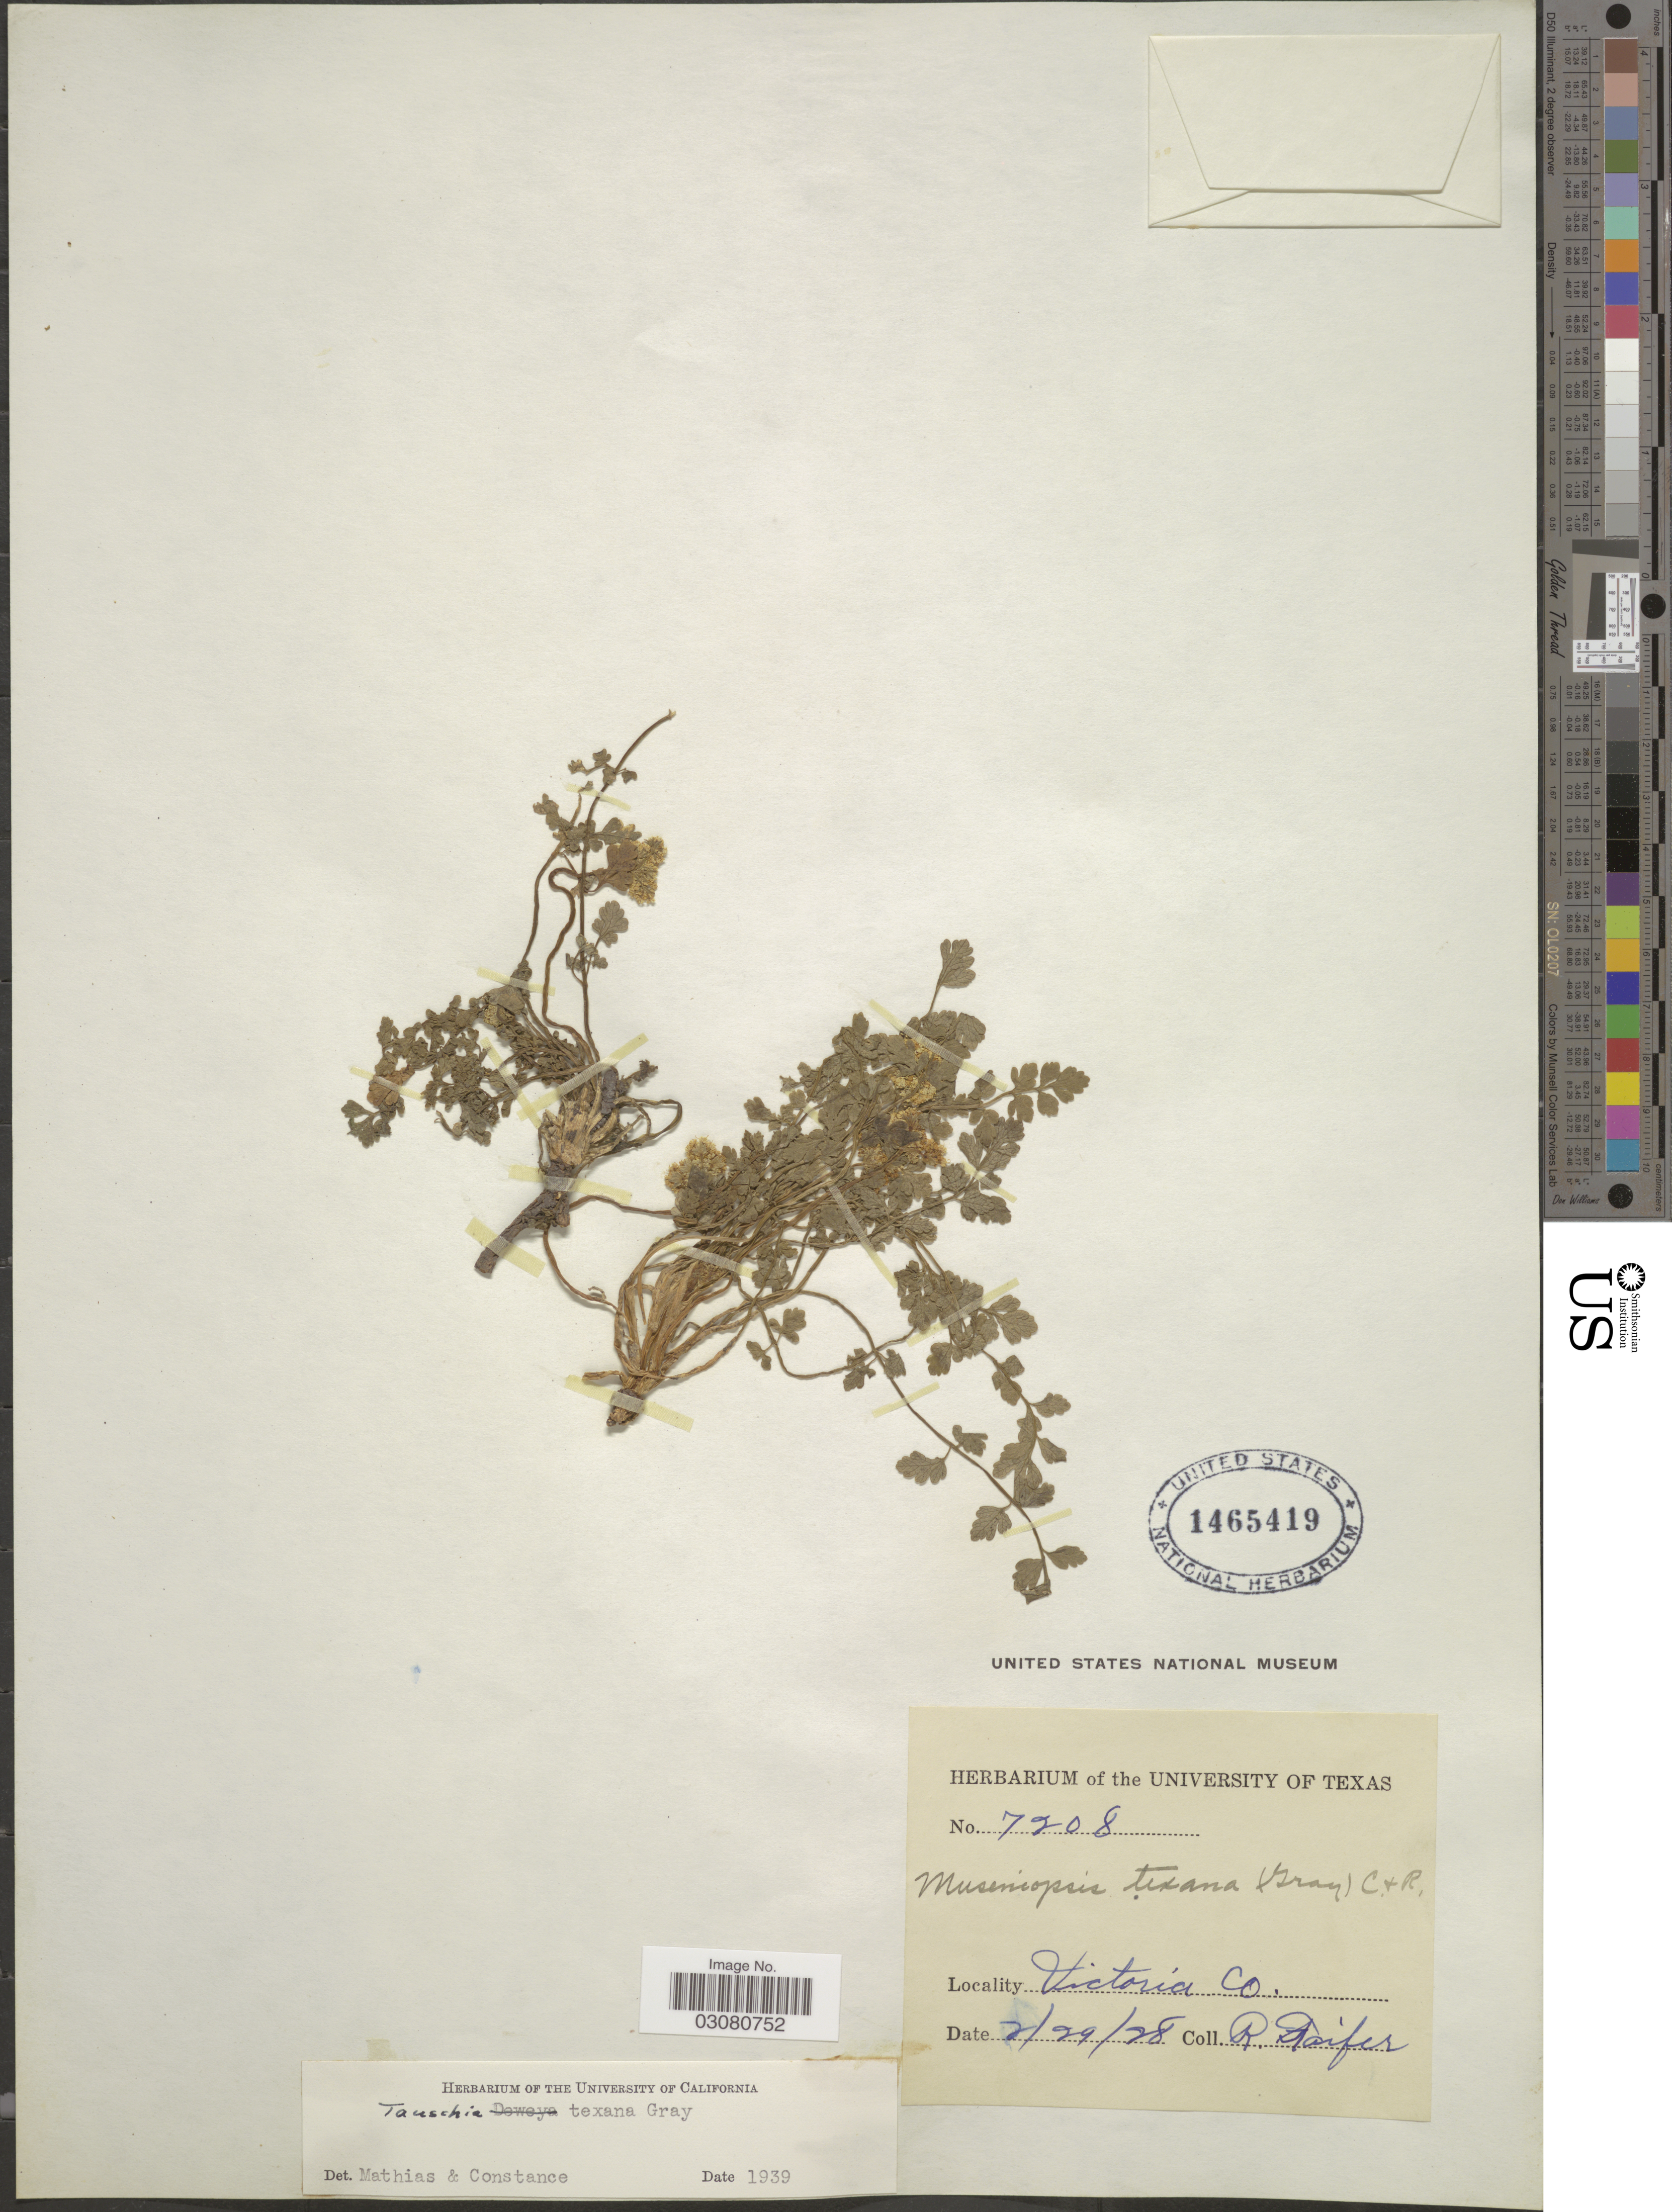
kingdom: Plantae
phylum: Tracheophyta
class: Magnoliopsida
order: Apiales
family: Apiaceae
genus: Tauschia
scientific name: Tauschia texana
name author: A. Gray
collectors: R. Paifer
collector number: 7208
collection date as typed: Transcribed d/m/y: 29/2/28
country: United States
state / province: Texas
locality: Victoria Co.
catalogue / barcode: US 1465419